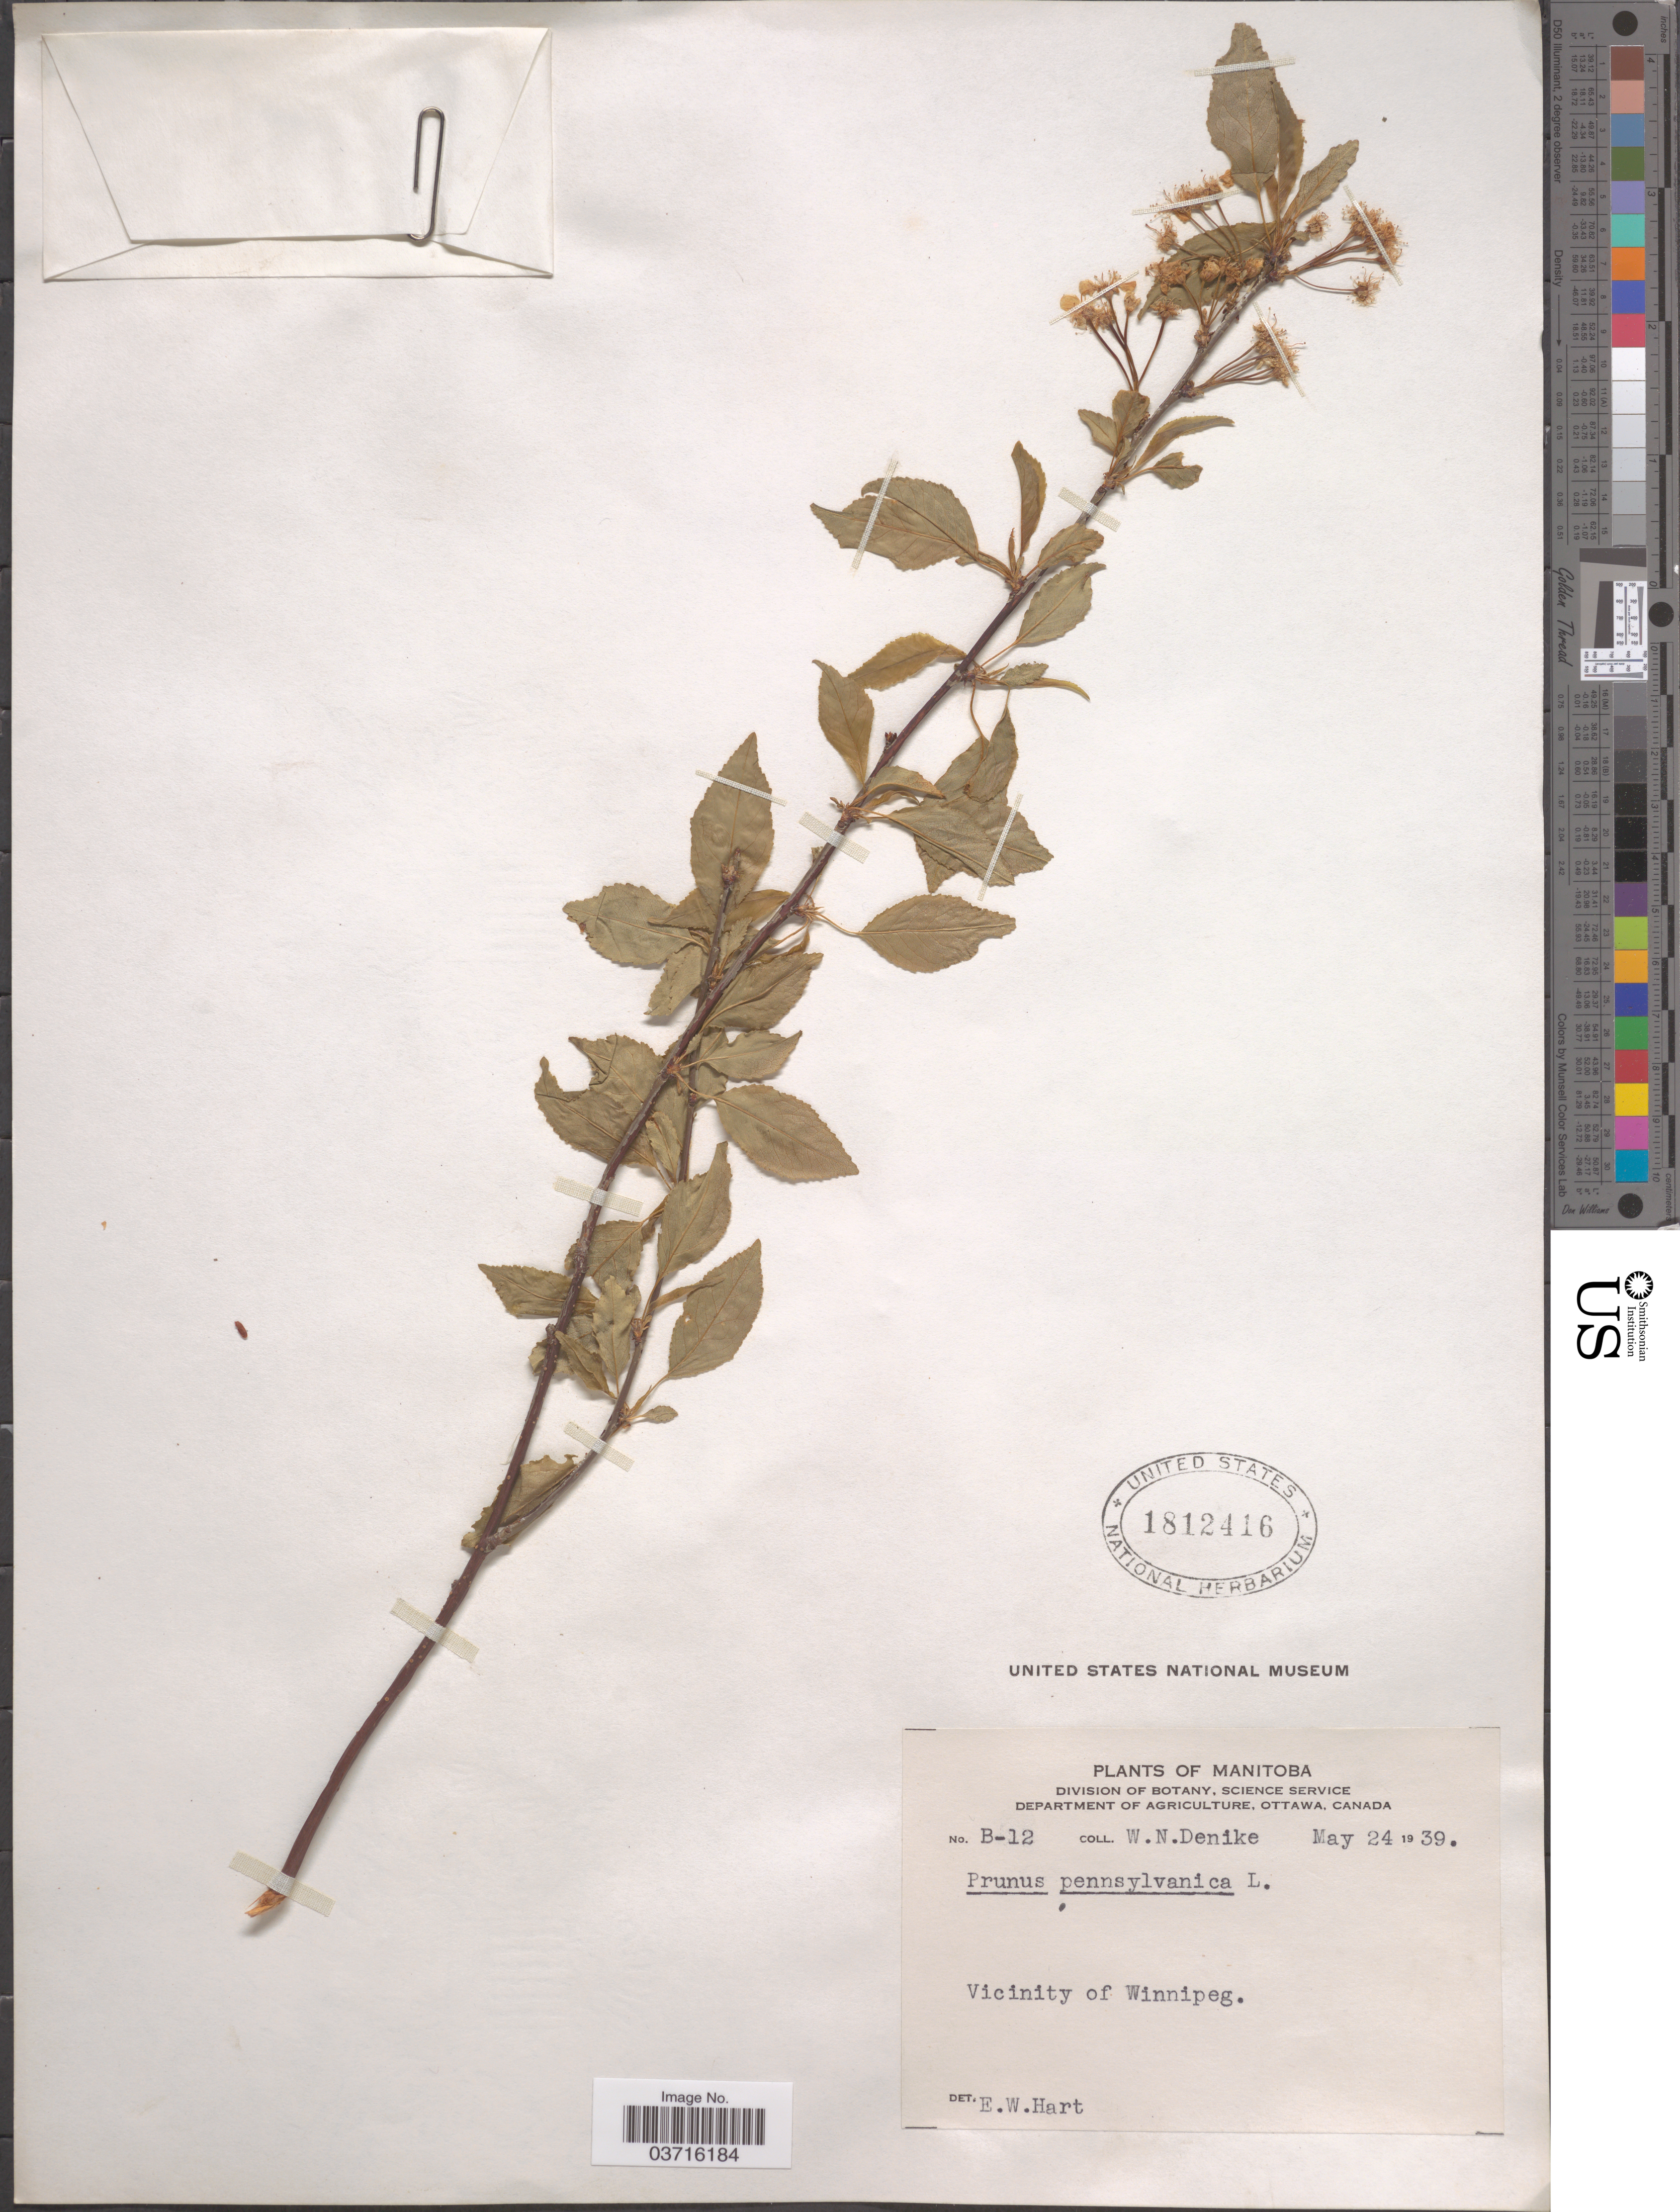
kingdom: Plantae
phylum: Tracheophyta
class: Magnoliopsida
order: Rosales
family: Rosaceae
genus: Prunus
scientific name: Prunus pensylvanica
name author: L. f.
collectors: W. Denike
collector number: B-12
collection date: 1939-05-24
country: Canada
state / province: Manitoba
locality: Vicinity of Winnipeg.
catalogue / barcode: US 1812416